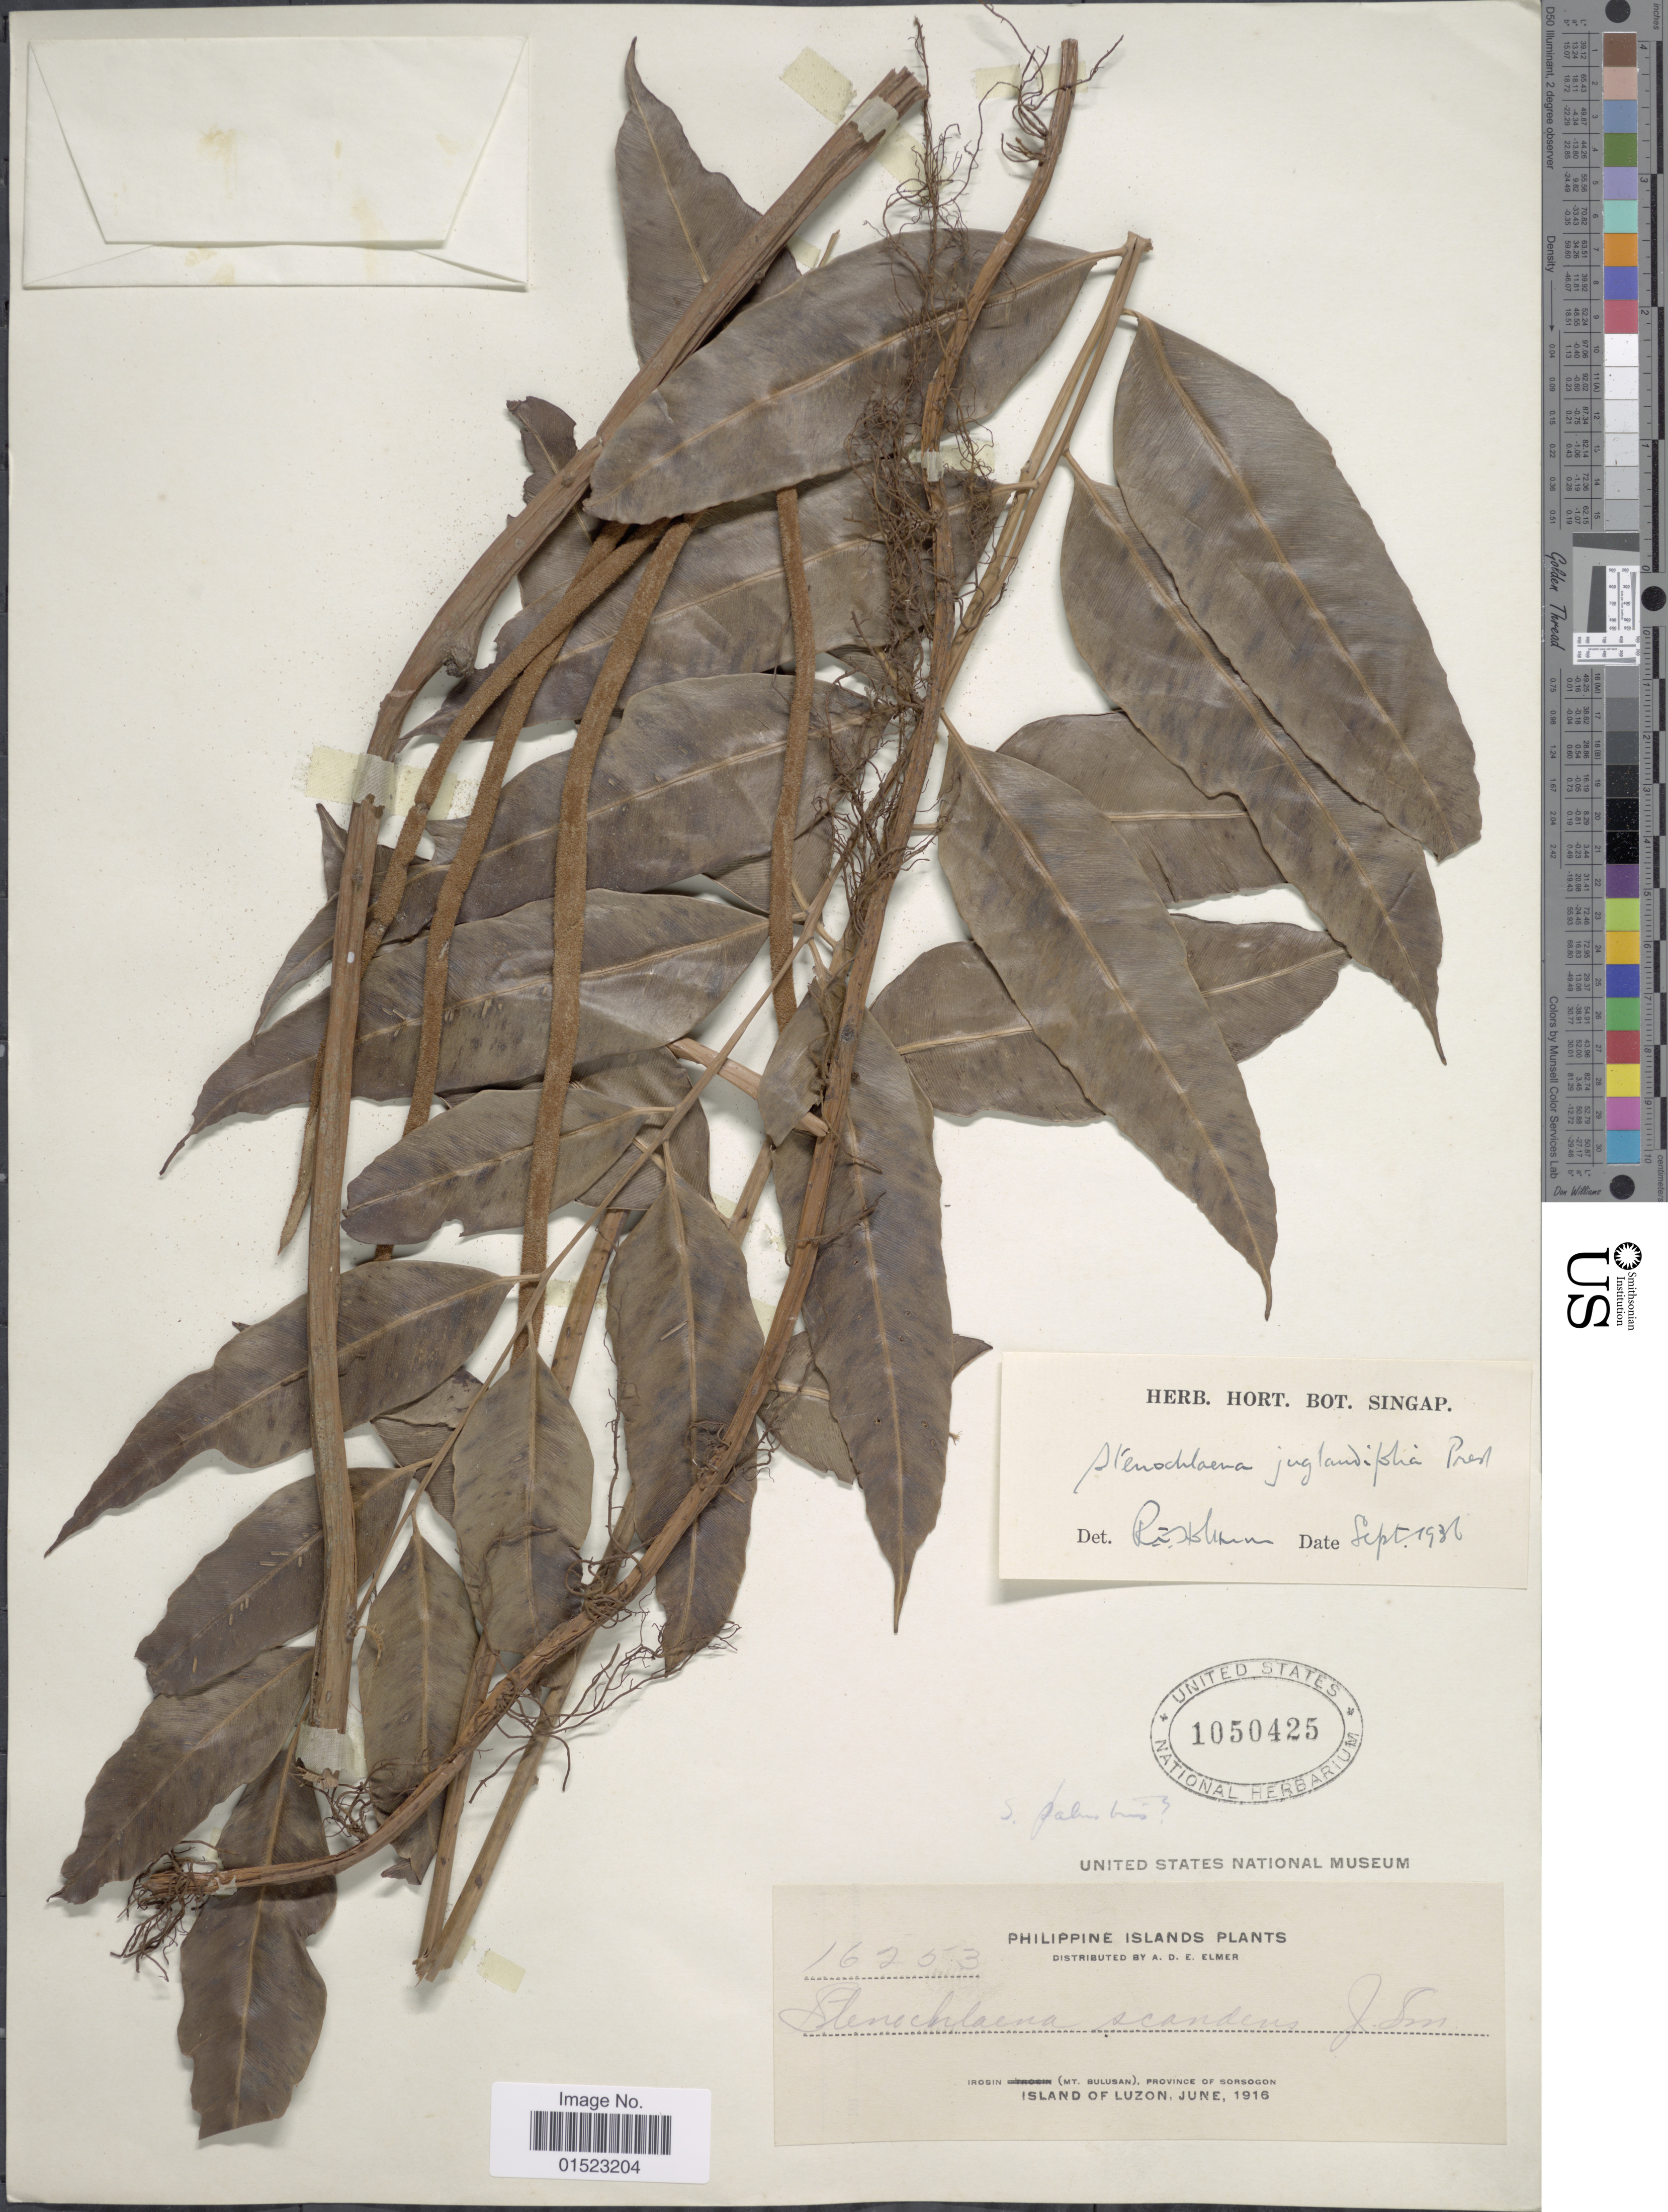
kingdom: Plantae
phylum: Tracheophyta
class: Polypodiopsida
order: Polypodiales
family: Blechnaceae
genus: Stenochlaena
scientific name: Stenochlaena milnei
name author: Underw.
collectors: A. D. E. Elmer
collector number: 16253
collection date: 1916-06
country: Philippines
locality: Irosin (Mt. Bulusan), Province of Sorsogon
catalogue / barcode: US 1050425